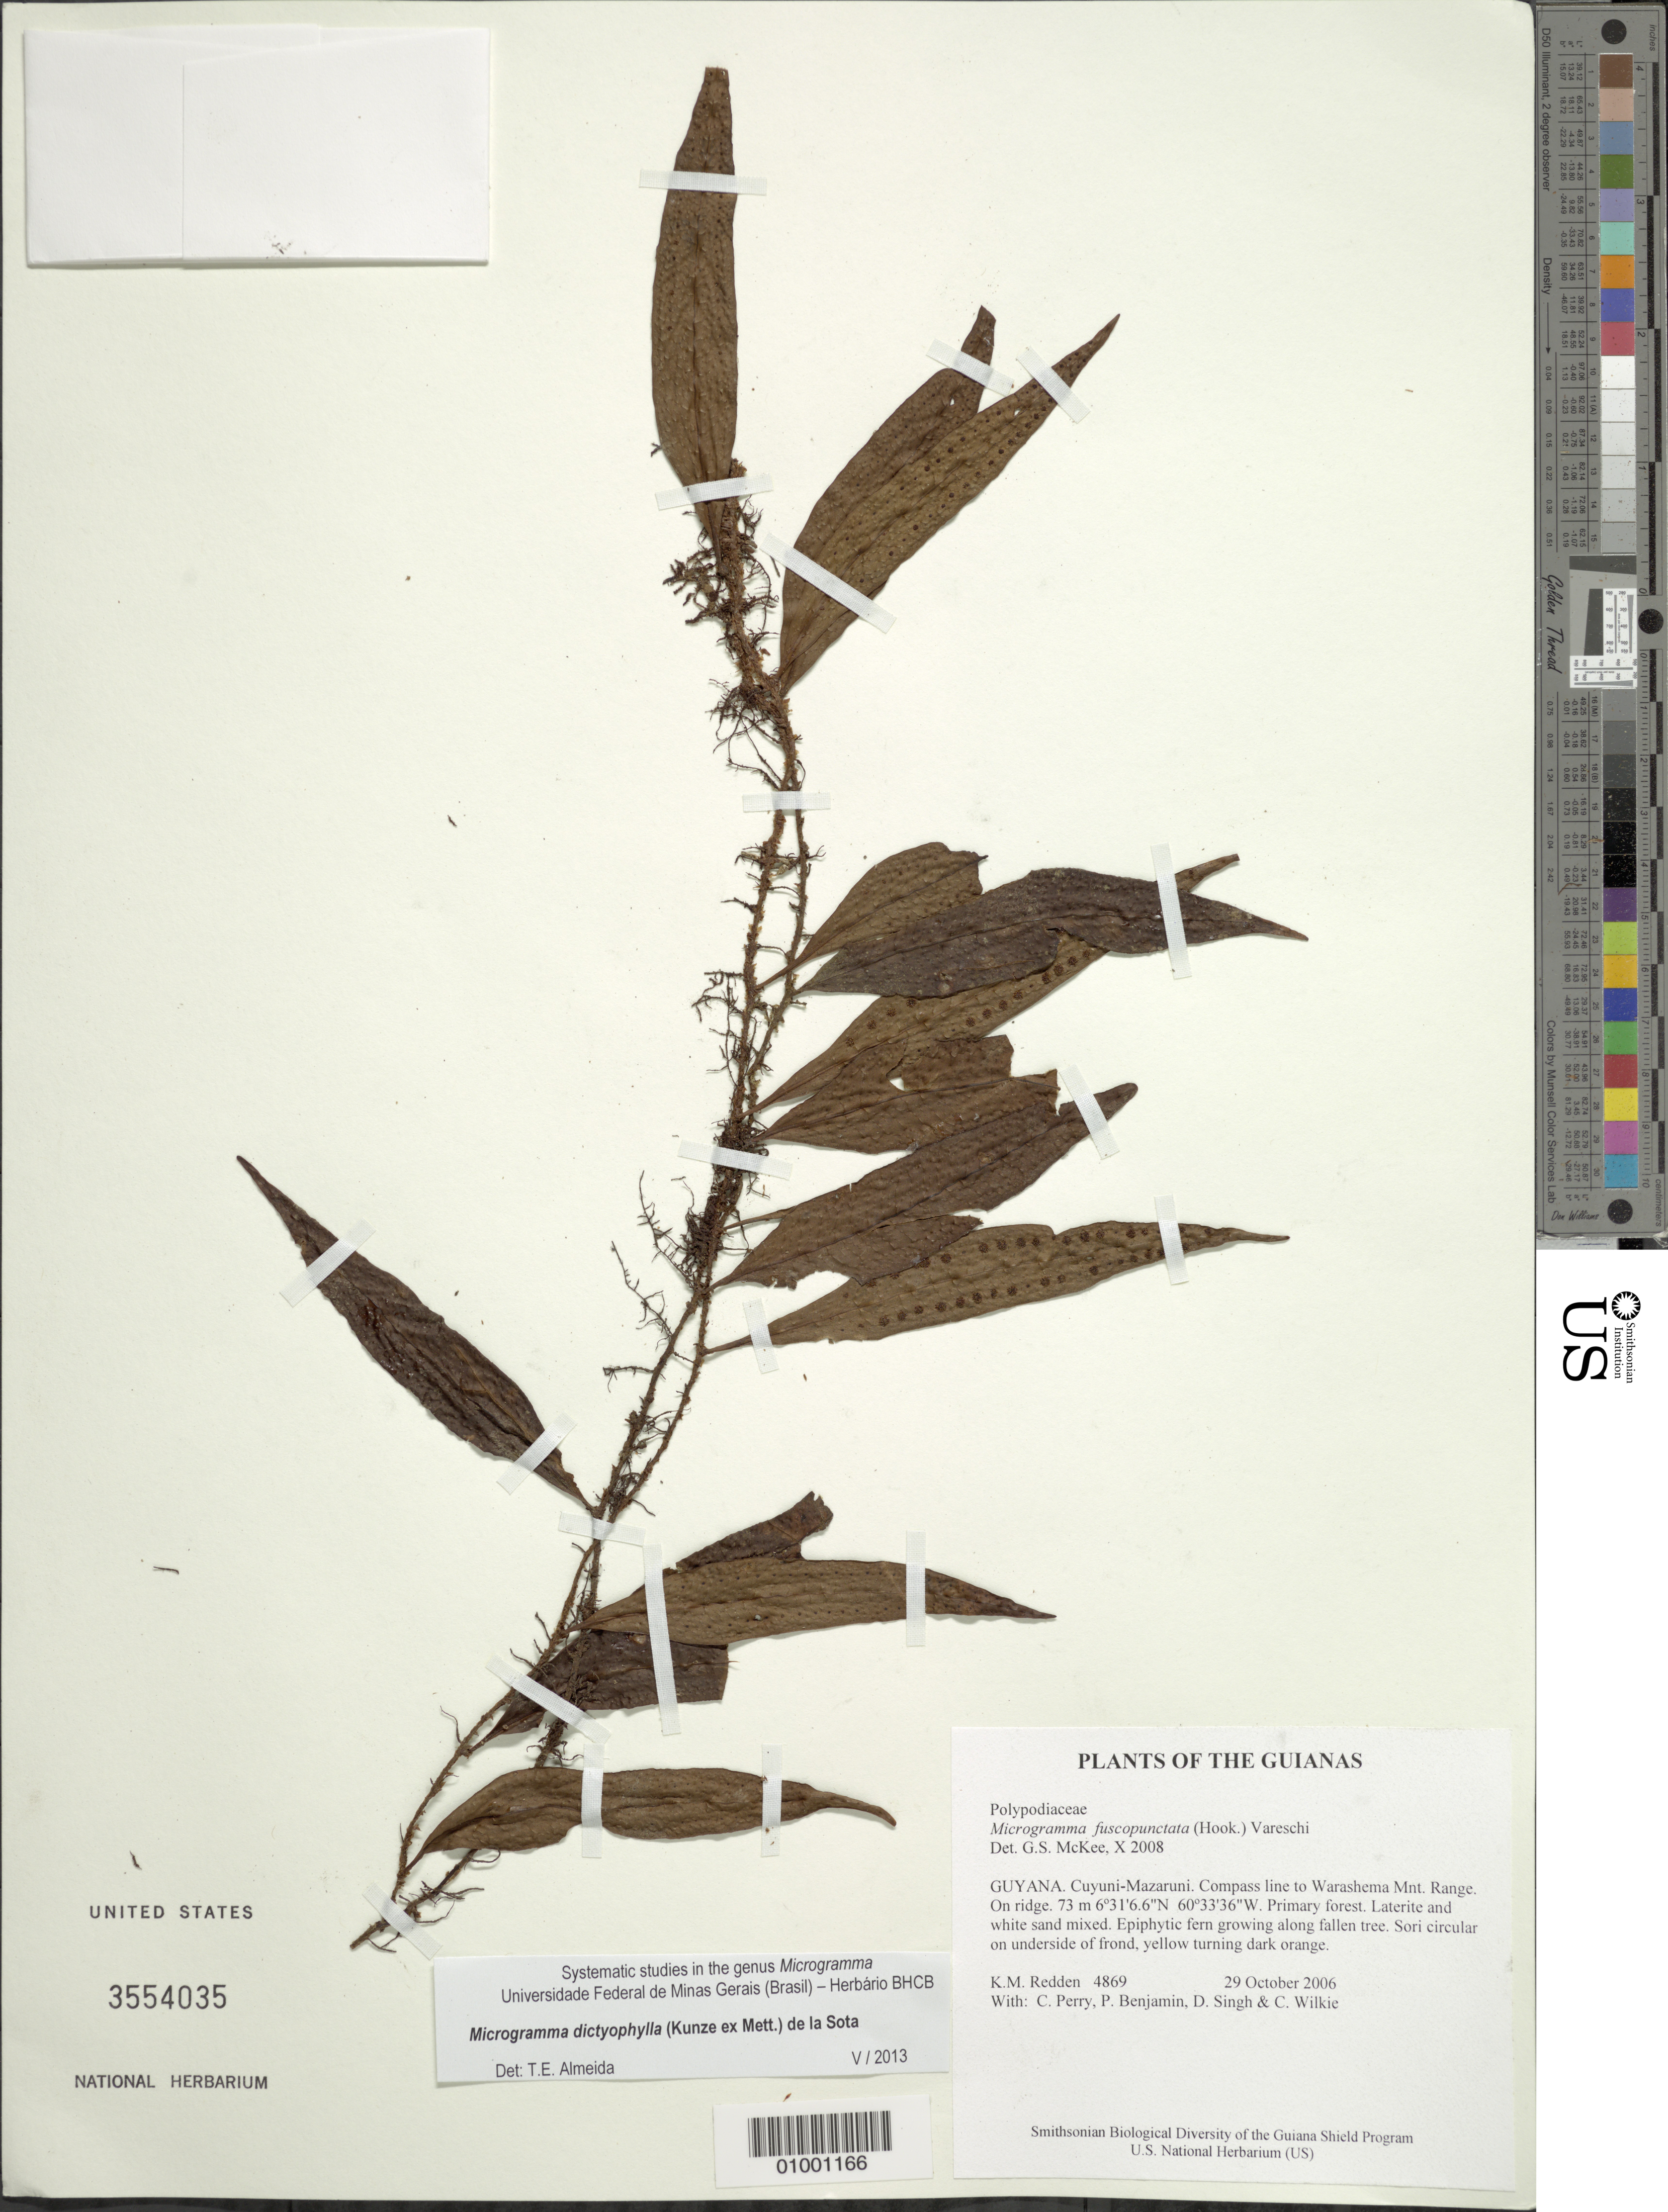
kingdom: Plantae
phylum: Tracheophyta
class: Polypodiopsida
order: Polypodiales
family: Polypodiaceae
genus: Microgramma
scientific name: Microgramma dictyophylla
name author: (Kunze ex Mett.) de la Sota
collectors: K. M. Redden, C. Perry, P. Benjamin, D. Singh & C. Wilkie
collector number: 4869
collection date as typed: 29 October 2006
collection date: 2006-10-29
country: Guyana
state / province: Cuyuni-Mazaruni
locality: Compass line to Warashema Mnt. Range. On ridge.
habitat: Primary forest. Laterite and white sand mixed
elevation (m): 73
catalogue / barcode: US 3554035